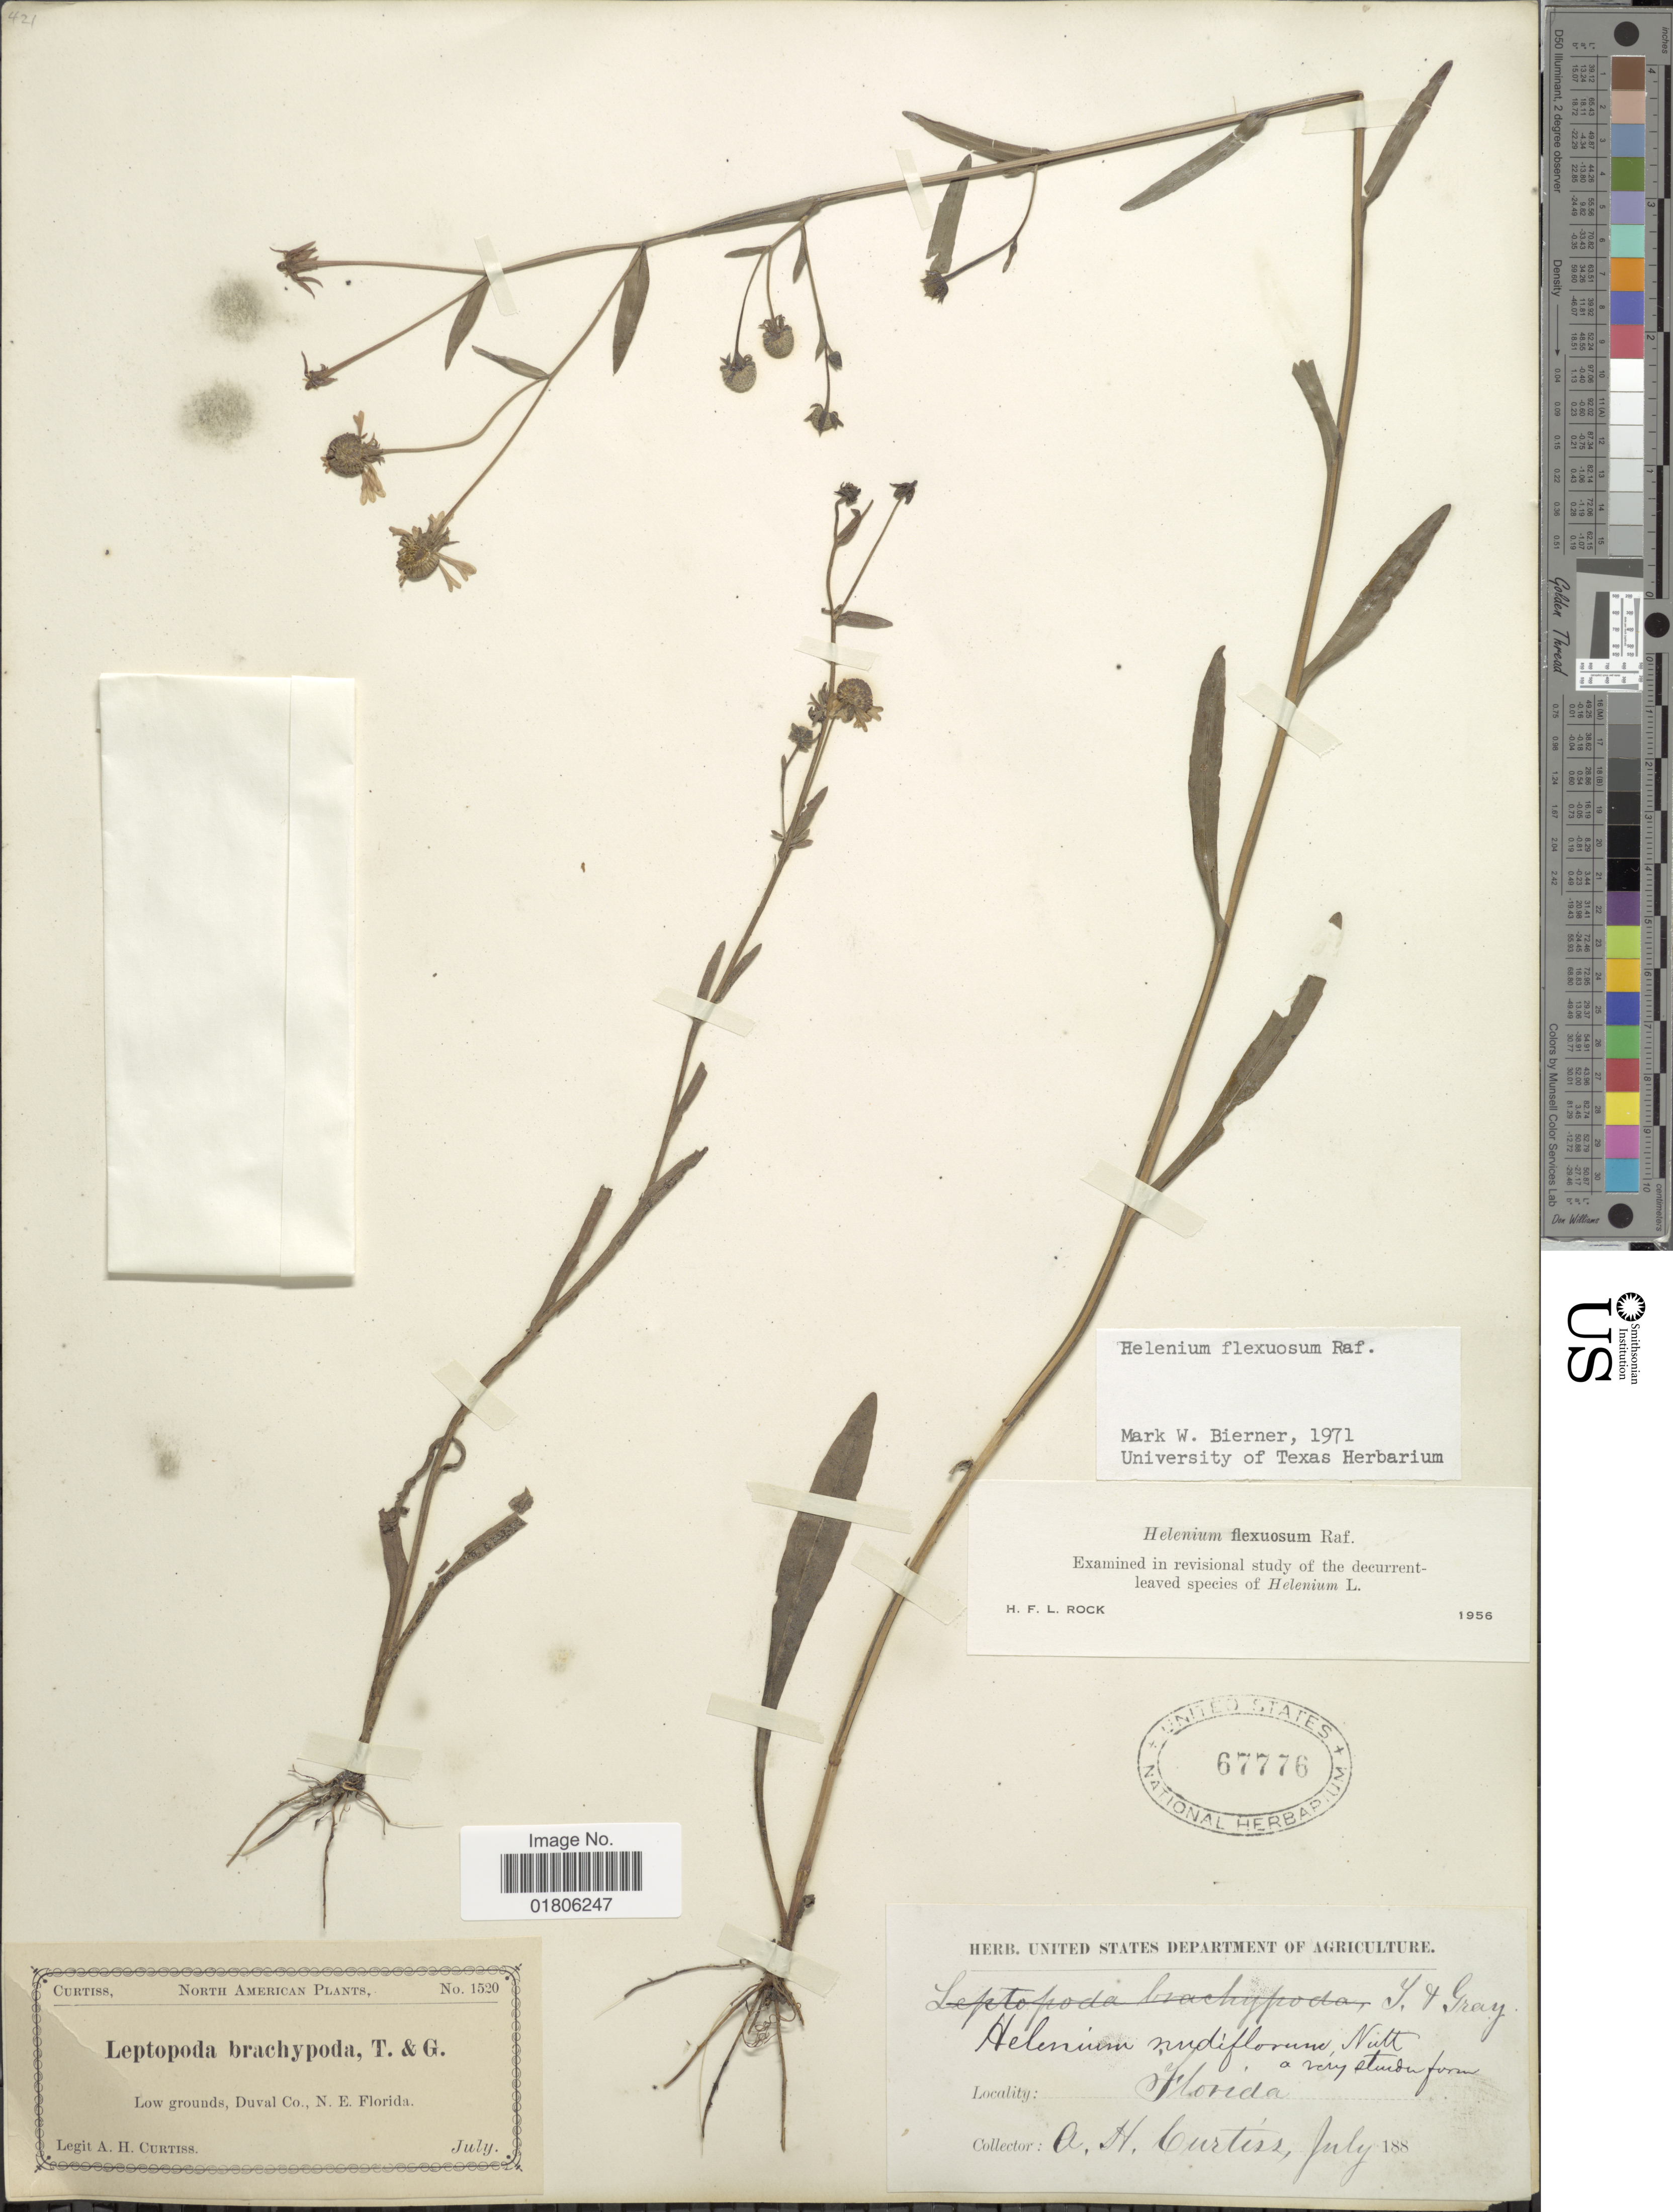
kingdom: Plantae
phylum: Tracheophyta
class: Magnoliopsida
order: Asterales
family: Asteraceae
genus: Helenium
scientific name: Helenium flexuosum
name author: Raf.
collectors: A. H. Curtiss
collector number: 1520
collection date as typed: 188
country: United States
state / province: Florida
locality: Duval Co. N. E. Florida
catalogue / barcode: US 67776